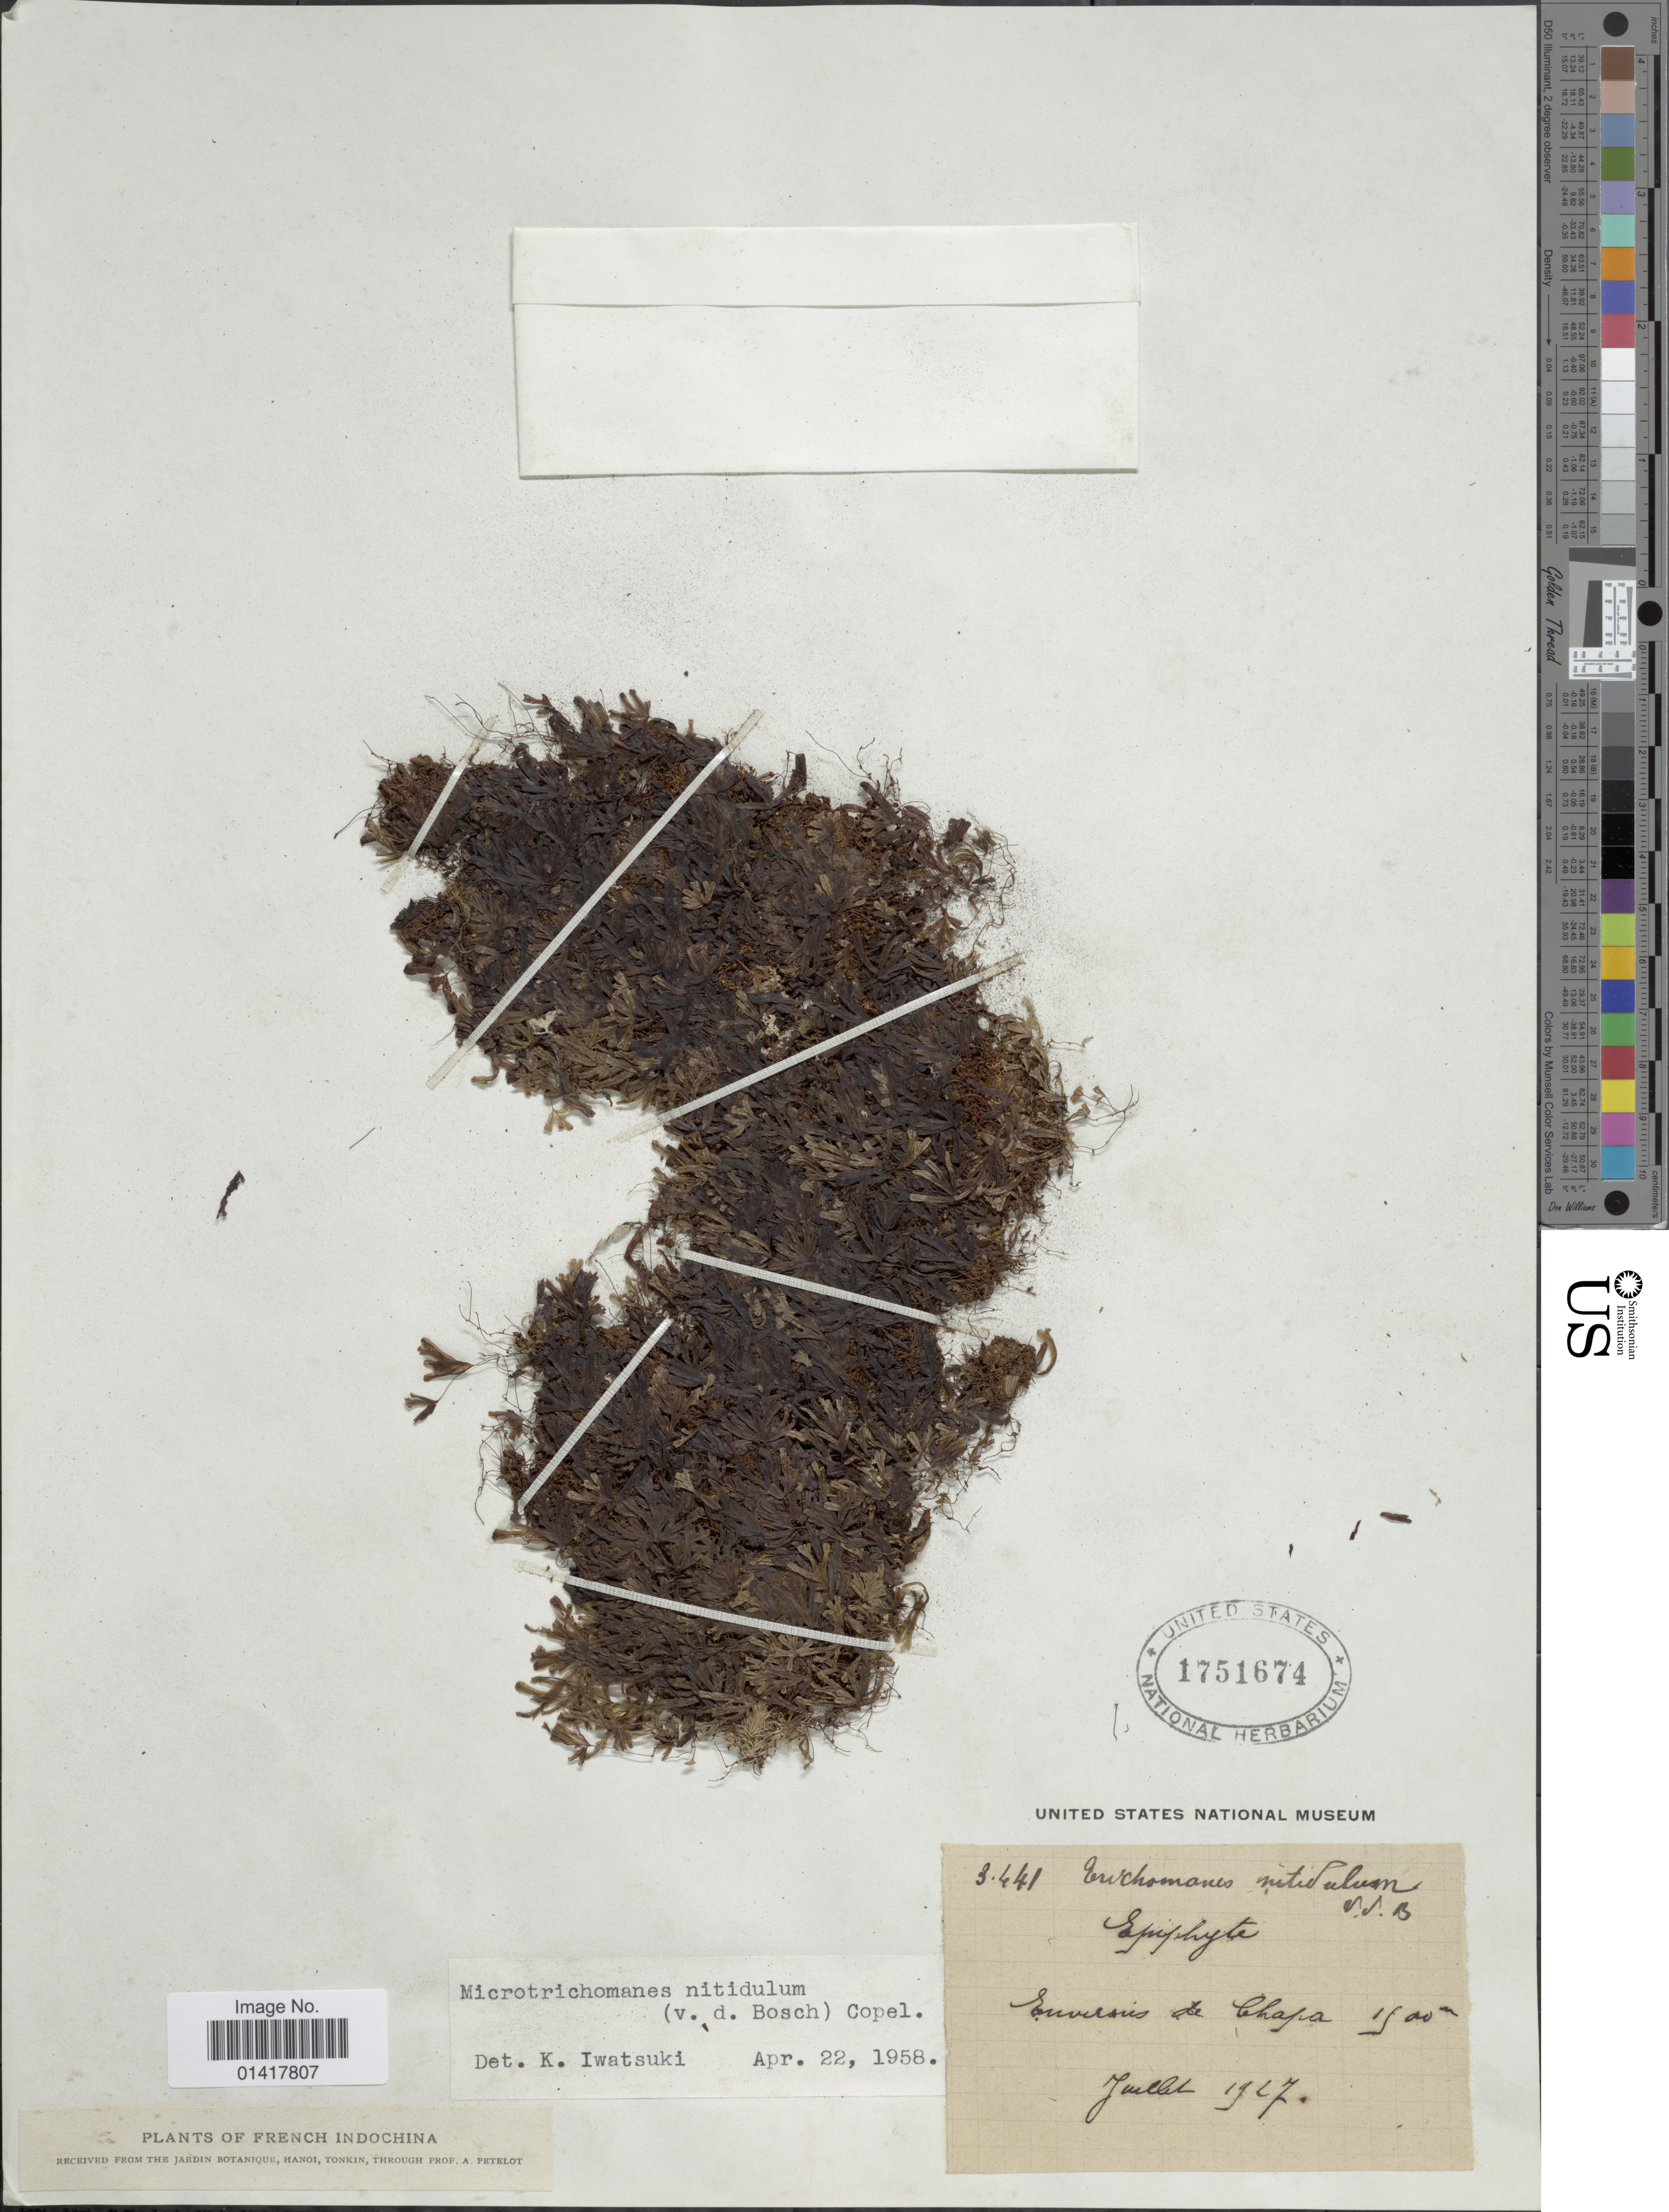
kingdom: Plantae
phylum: Tracheophyta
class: Polypodiopsida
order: Hymenophyllales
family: Hymenophyllaceae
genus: Hymenophyllum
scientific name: Hymenophyllum nitidulum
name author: (Bosch) Ebihara & K. Iwats.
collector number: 3441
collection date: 1927-07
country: Vietnam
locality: Environs de Chapa. French Indochina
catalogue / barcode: US 1751674